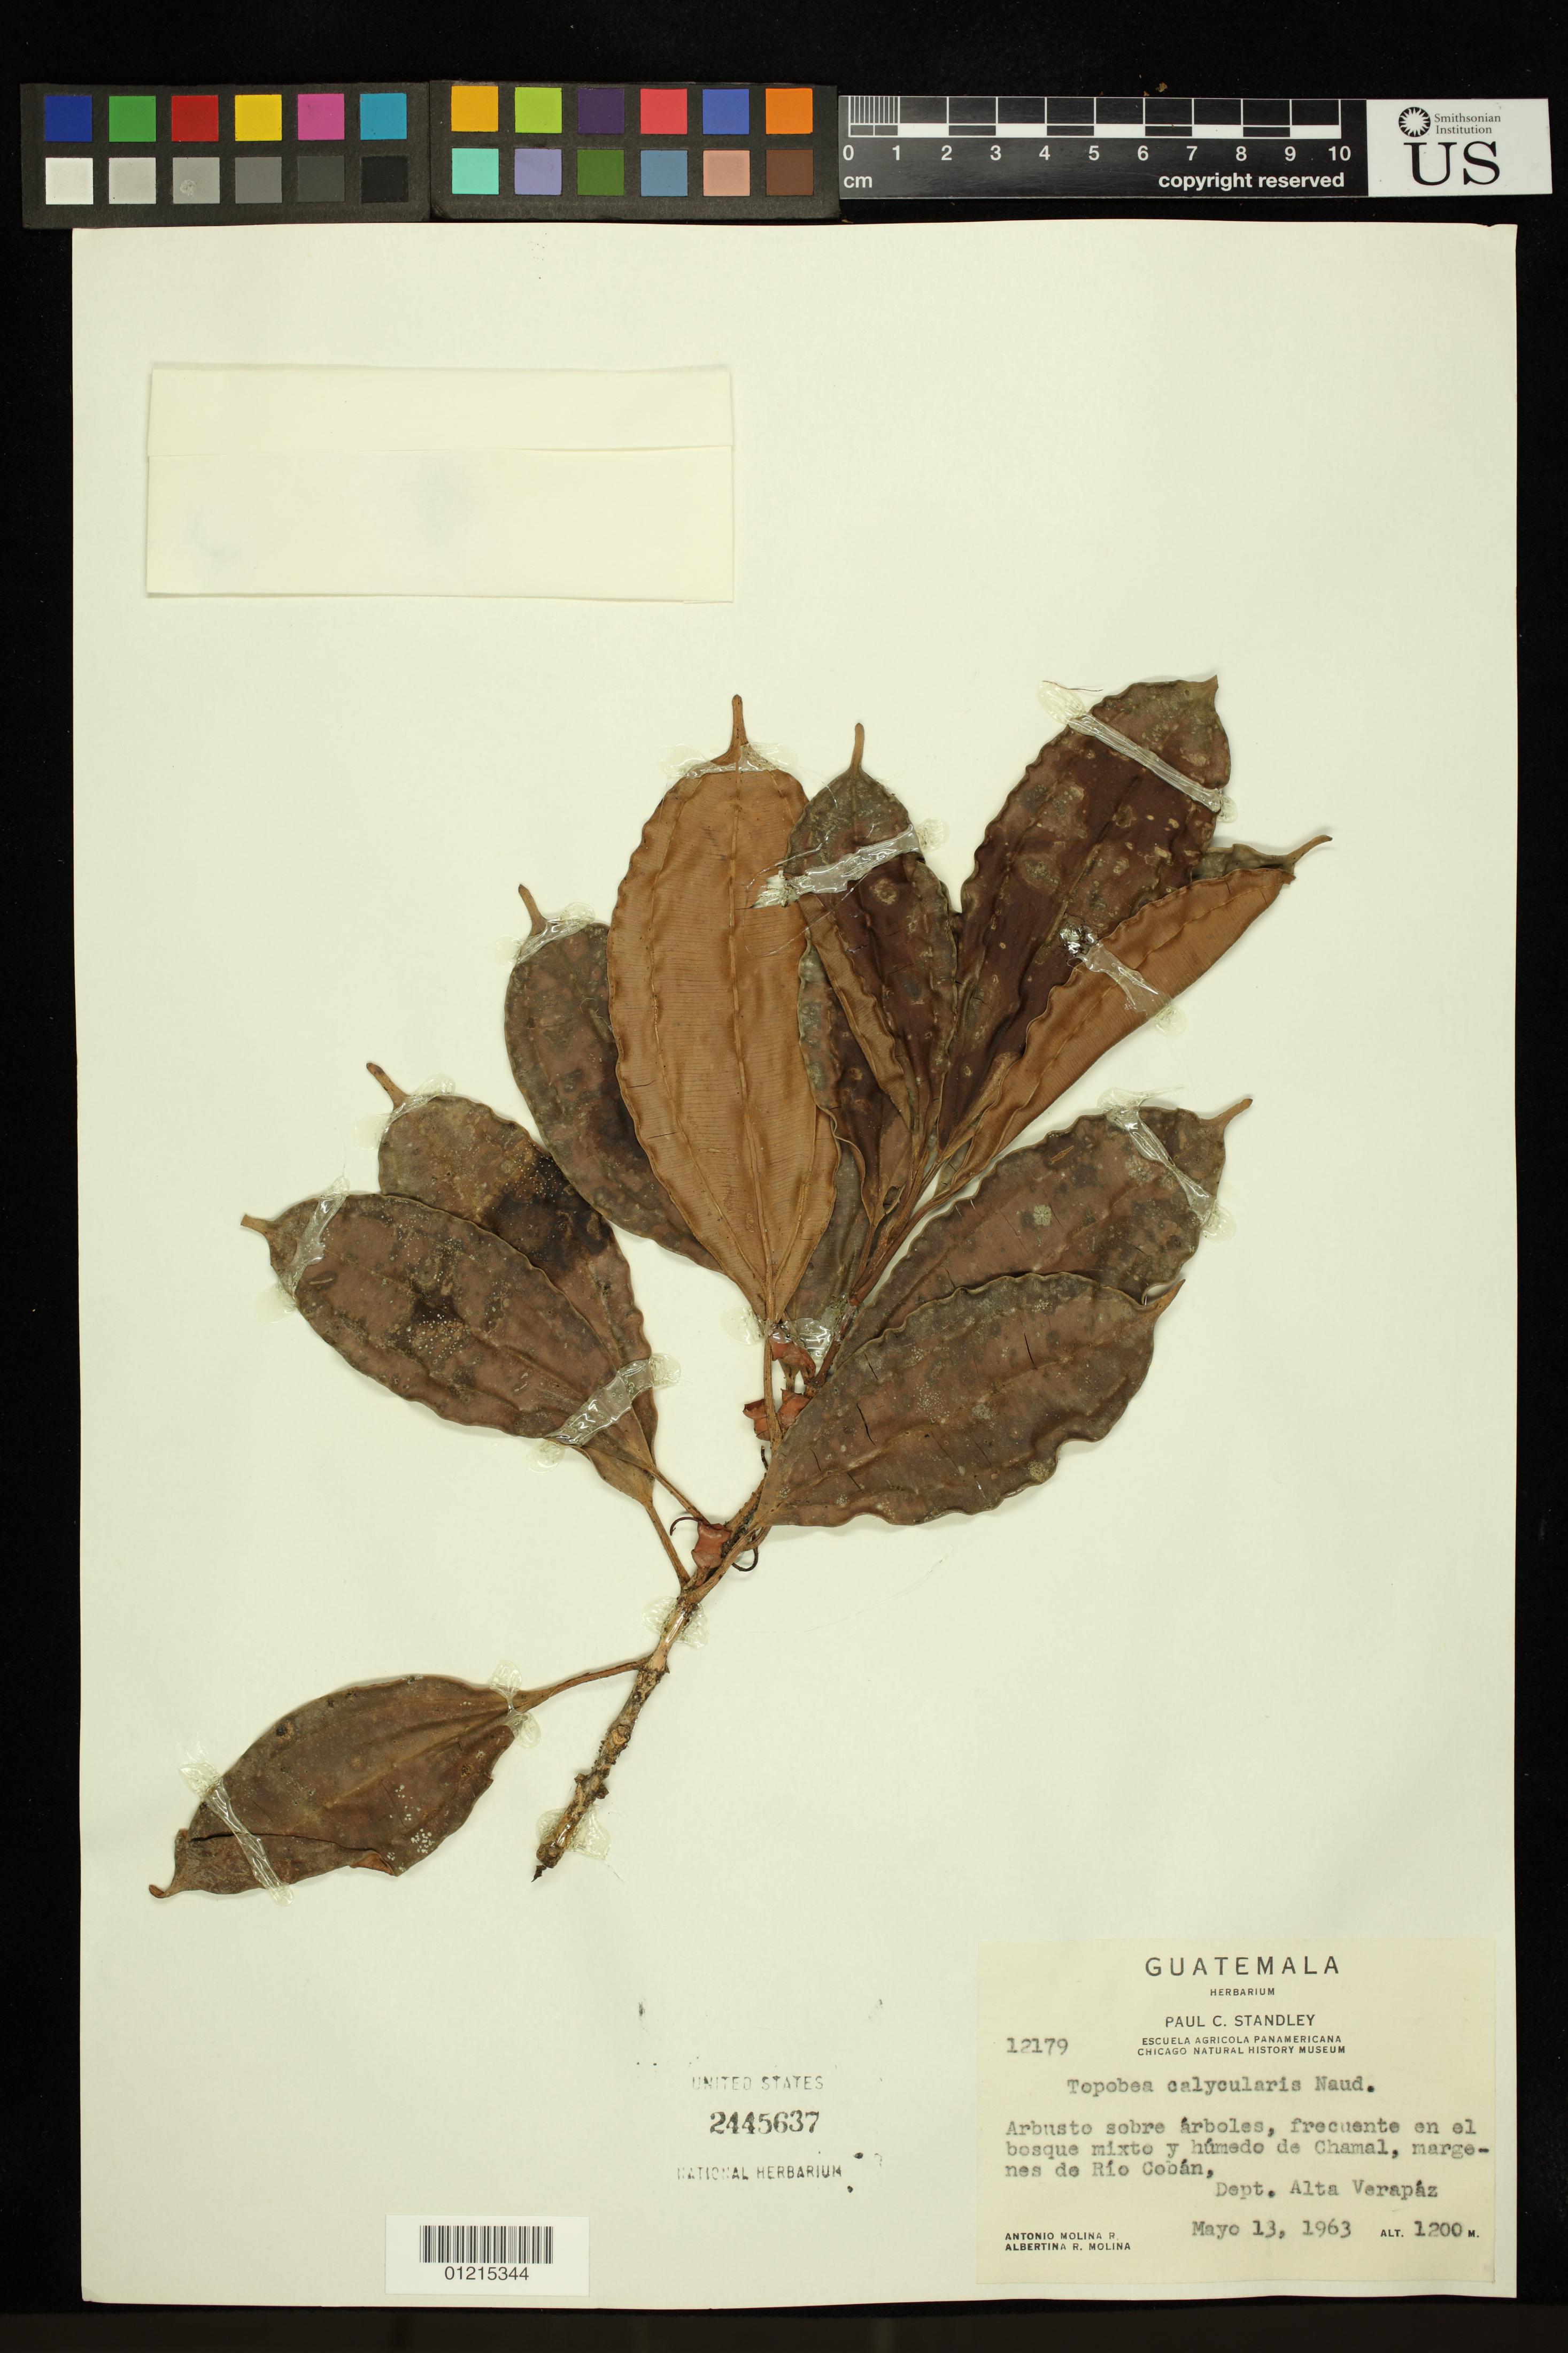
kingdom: Plantae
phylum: Tracheophyta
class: Magnoliopsida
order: Myrtales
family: Melastomataceae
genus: Topobea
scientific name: Topobea calycularis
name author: Naudin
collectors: A. Molina R. & A. R. Molina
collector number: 12179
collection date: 1963-05-13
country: Guatemala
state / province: Alta Verapaz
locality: Rio Coban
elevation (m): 1200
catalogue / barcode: US 2445637